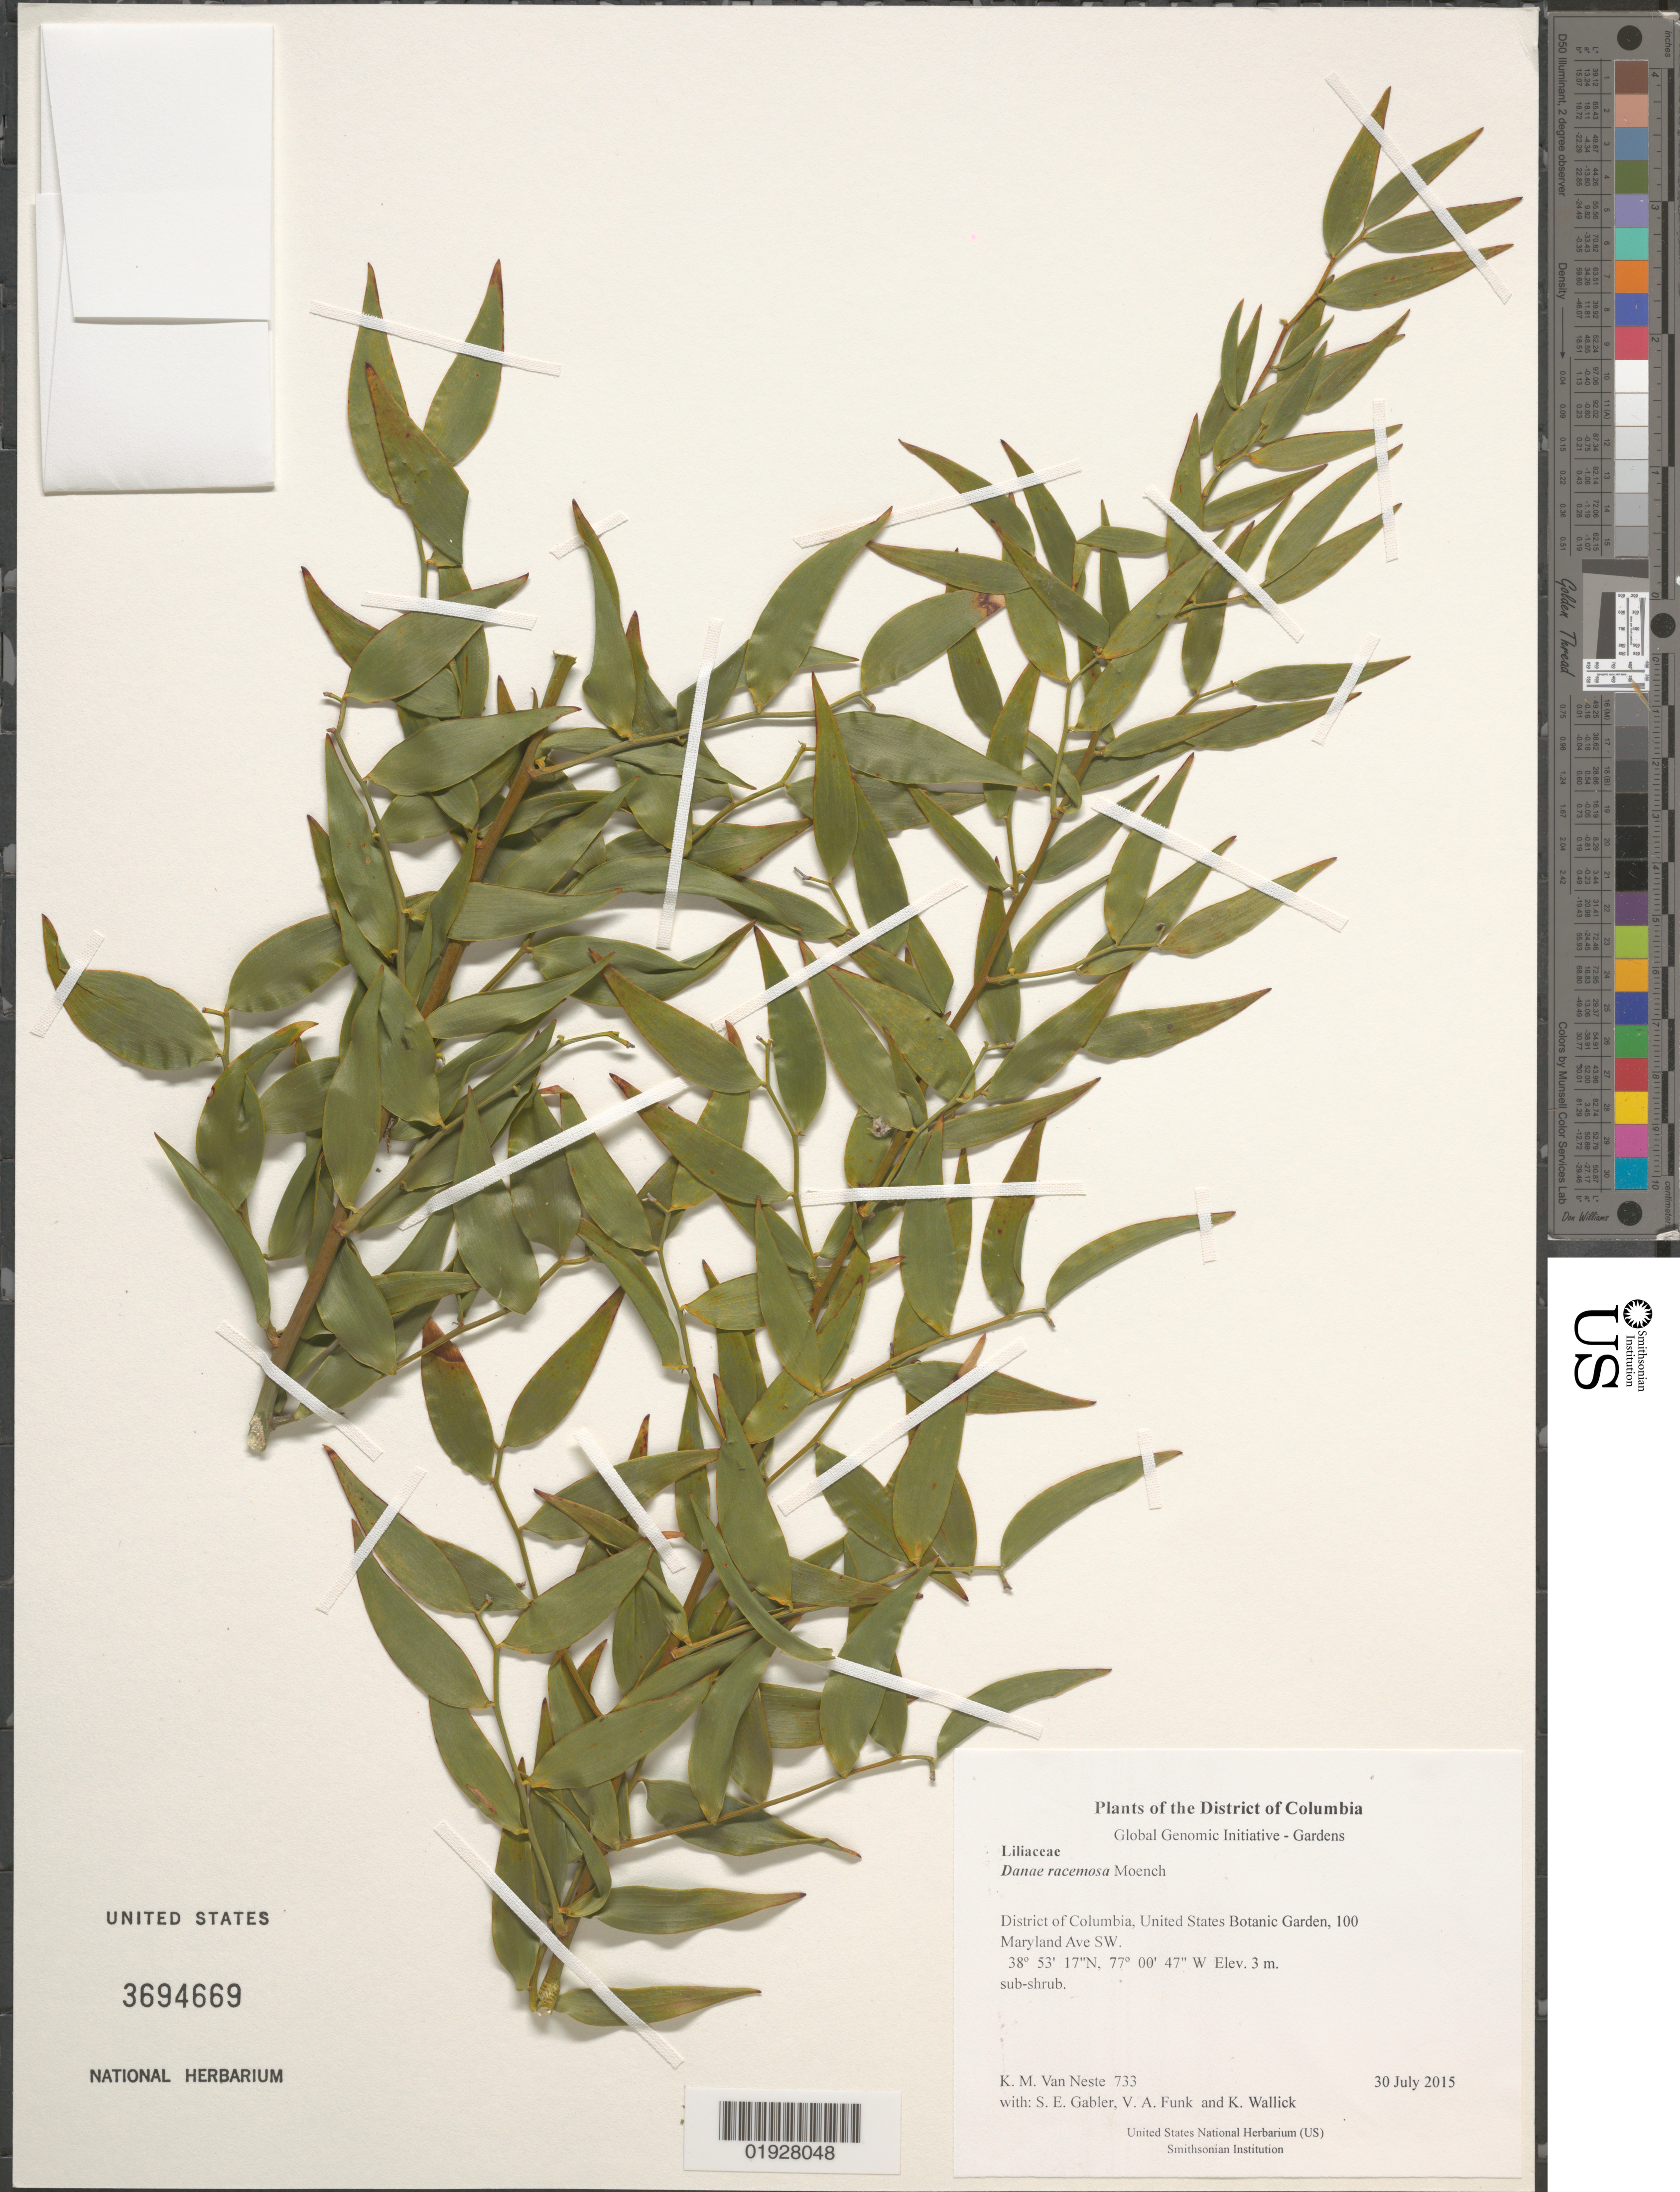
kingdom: Plantae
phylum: Tracheophyta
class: Liliopsida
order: Asparagales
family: Asparagaceae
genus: Danae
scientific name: Danae racemosa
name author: Moench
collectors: K. M. Van Neste, S. E. Gabler, V. Funk & K. Wallick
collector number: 733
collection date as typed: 30 July 2015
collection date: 2015-07-30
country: United States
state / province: District of Columbia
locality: United States Botanic Garden, 100 Maryland Ave SW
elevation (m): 3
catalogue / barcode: US 3694669